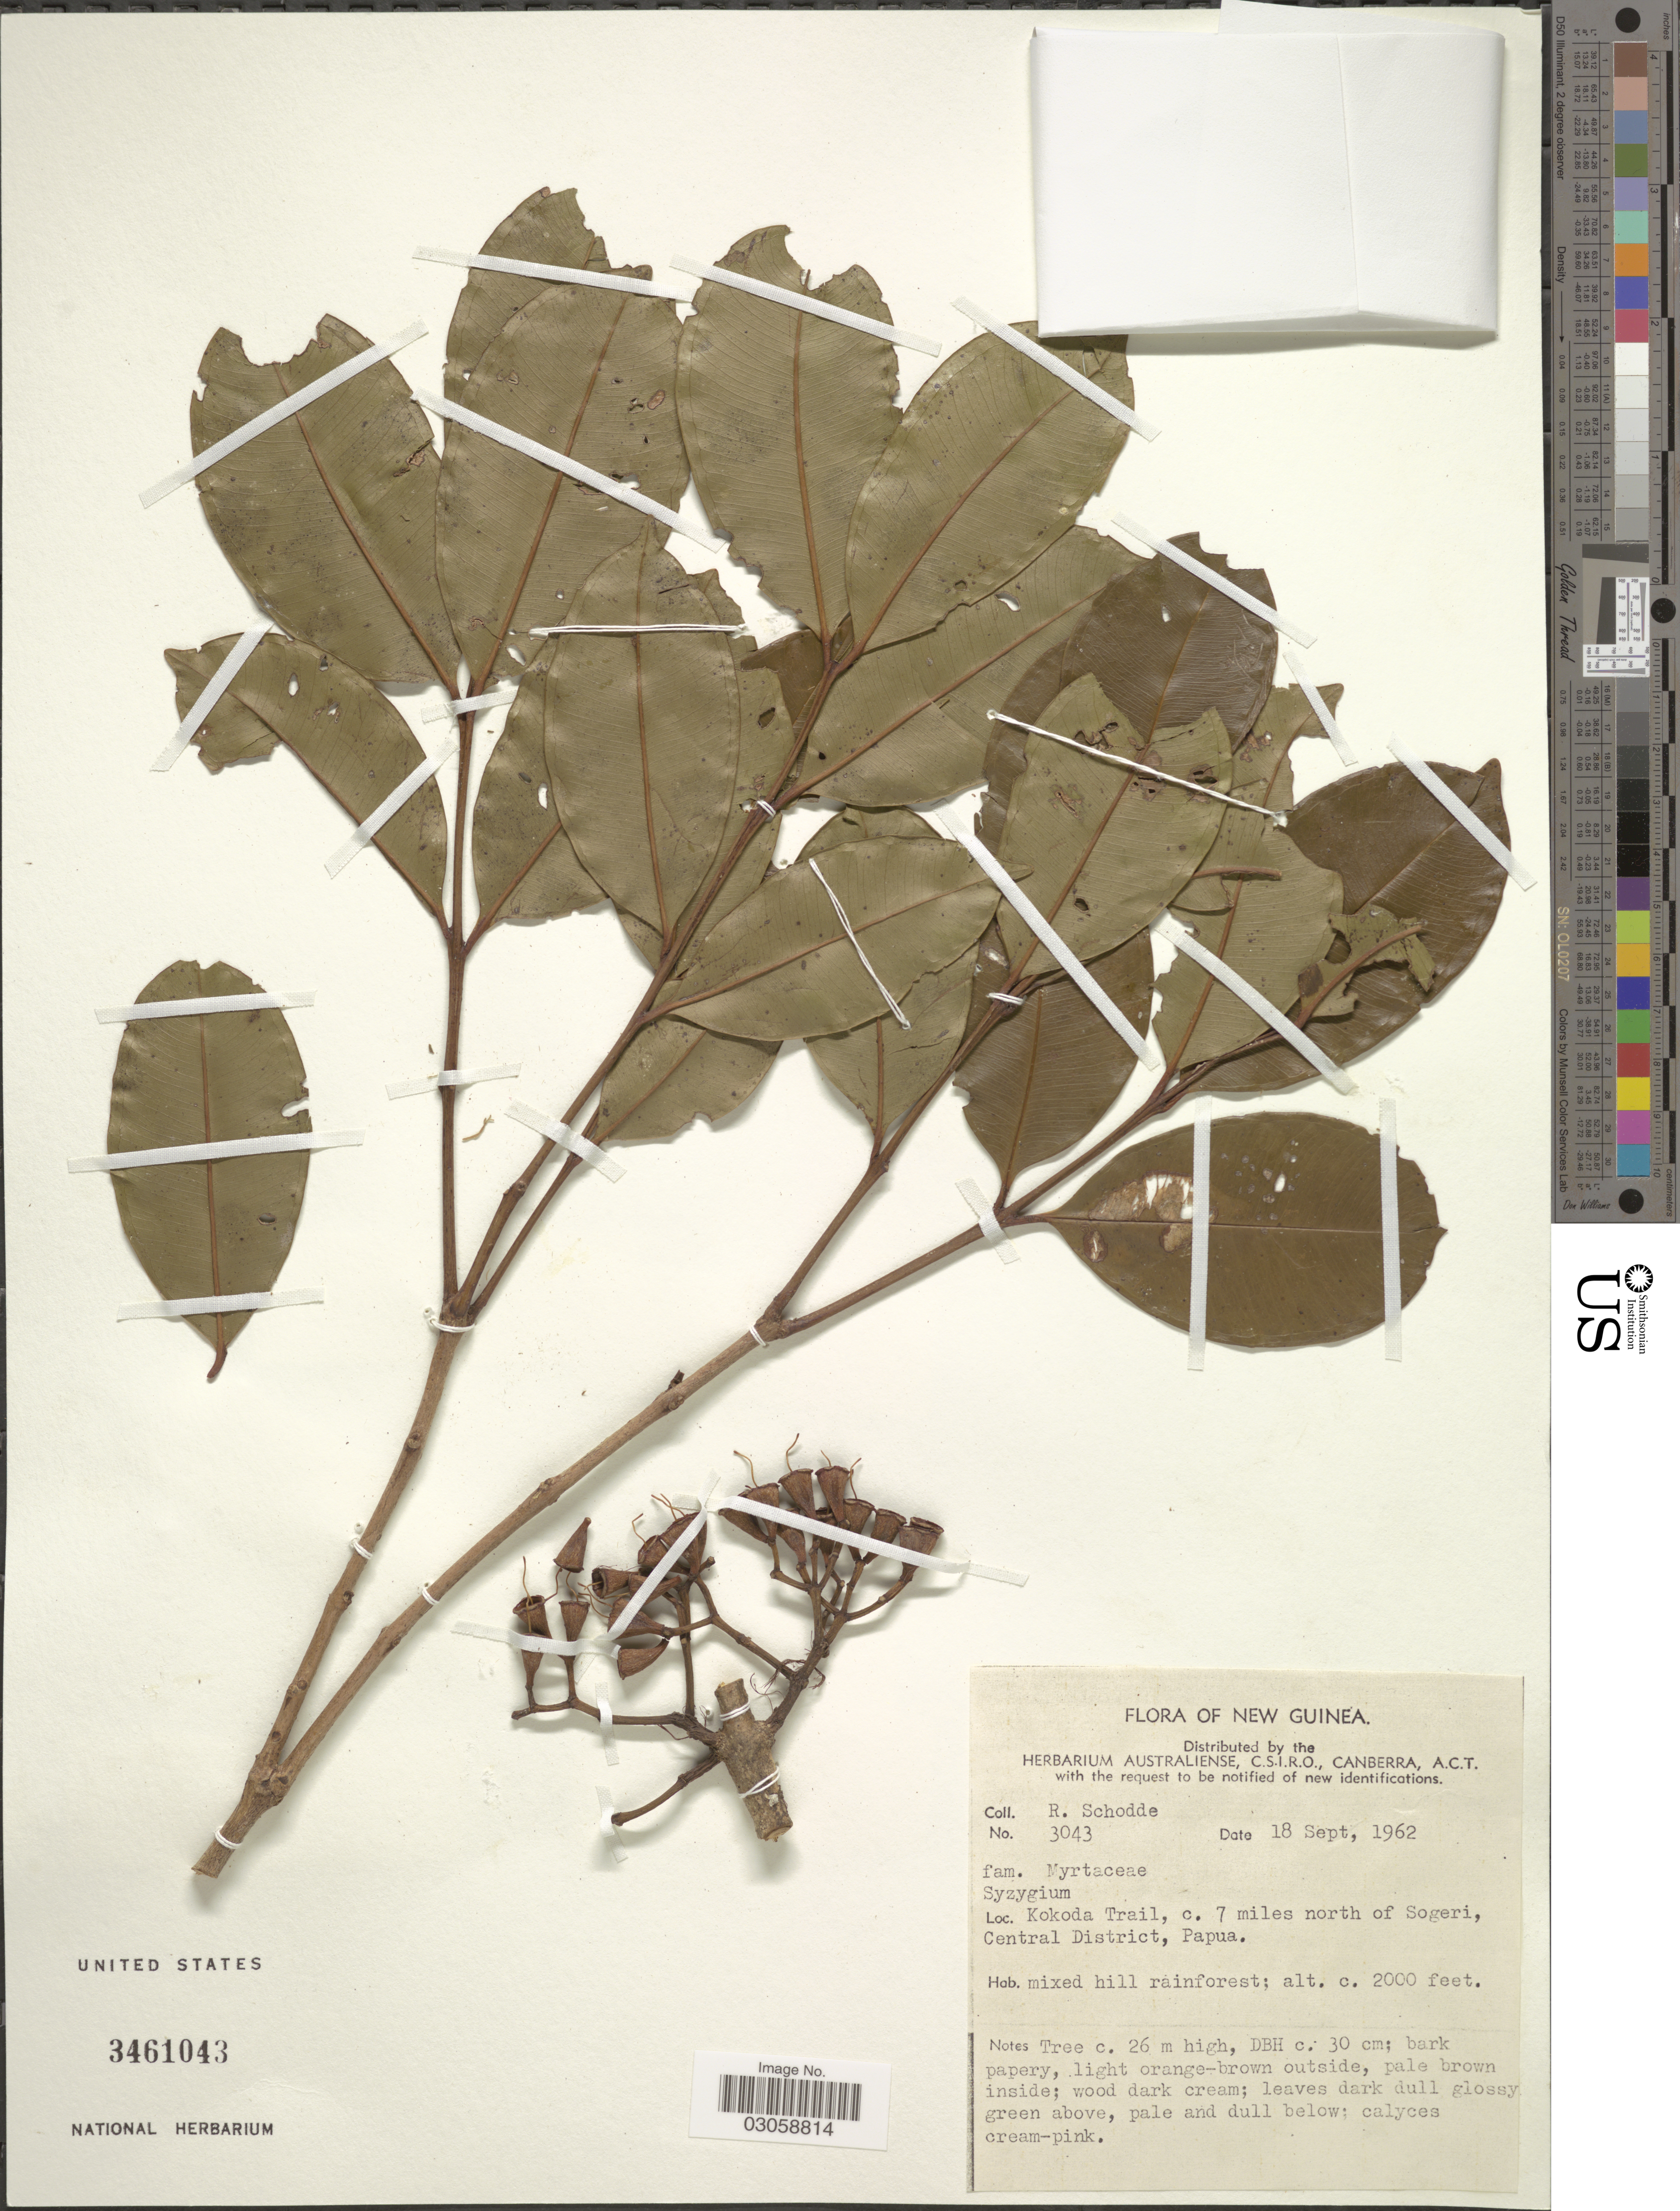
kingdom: Plantae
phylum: Tracheophyta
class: Magnoliopsida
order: Myrtales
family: Myrtaceae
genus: Syzygium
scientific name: Syzygium sp.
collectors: R. Schodde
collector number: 3043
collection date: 1962-09-18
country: Papua New Guinea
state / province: Central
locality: New Guinea, Kokoda Trail, c. 7 miles north of Sogeri, Central District, Papua.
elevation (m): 610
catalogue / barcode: US 3461043